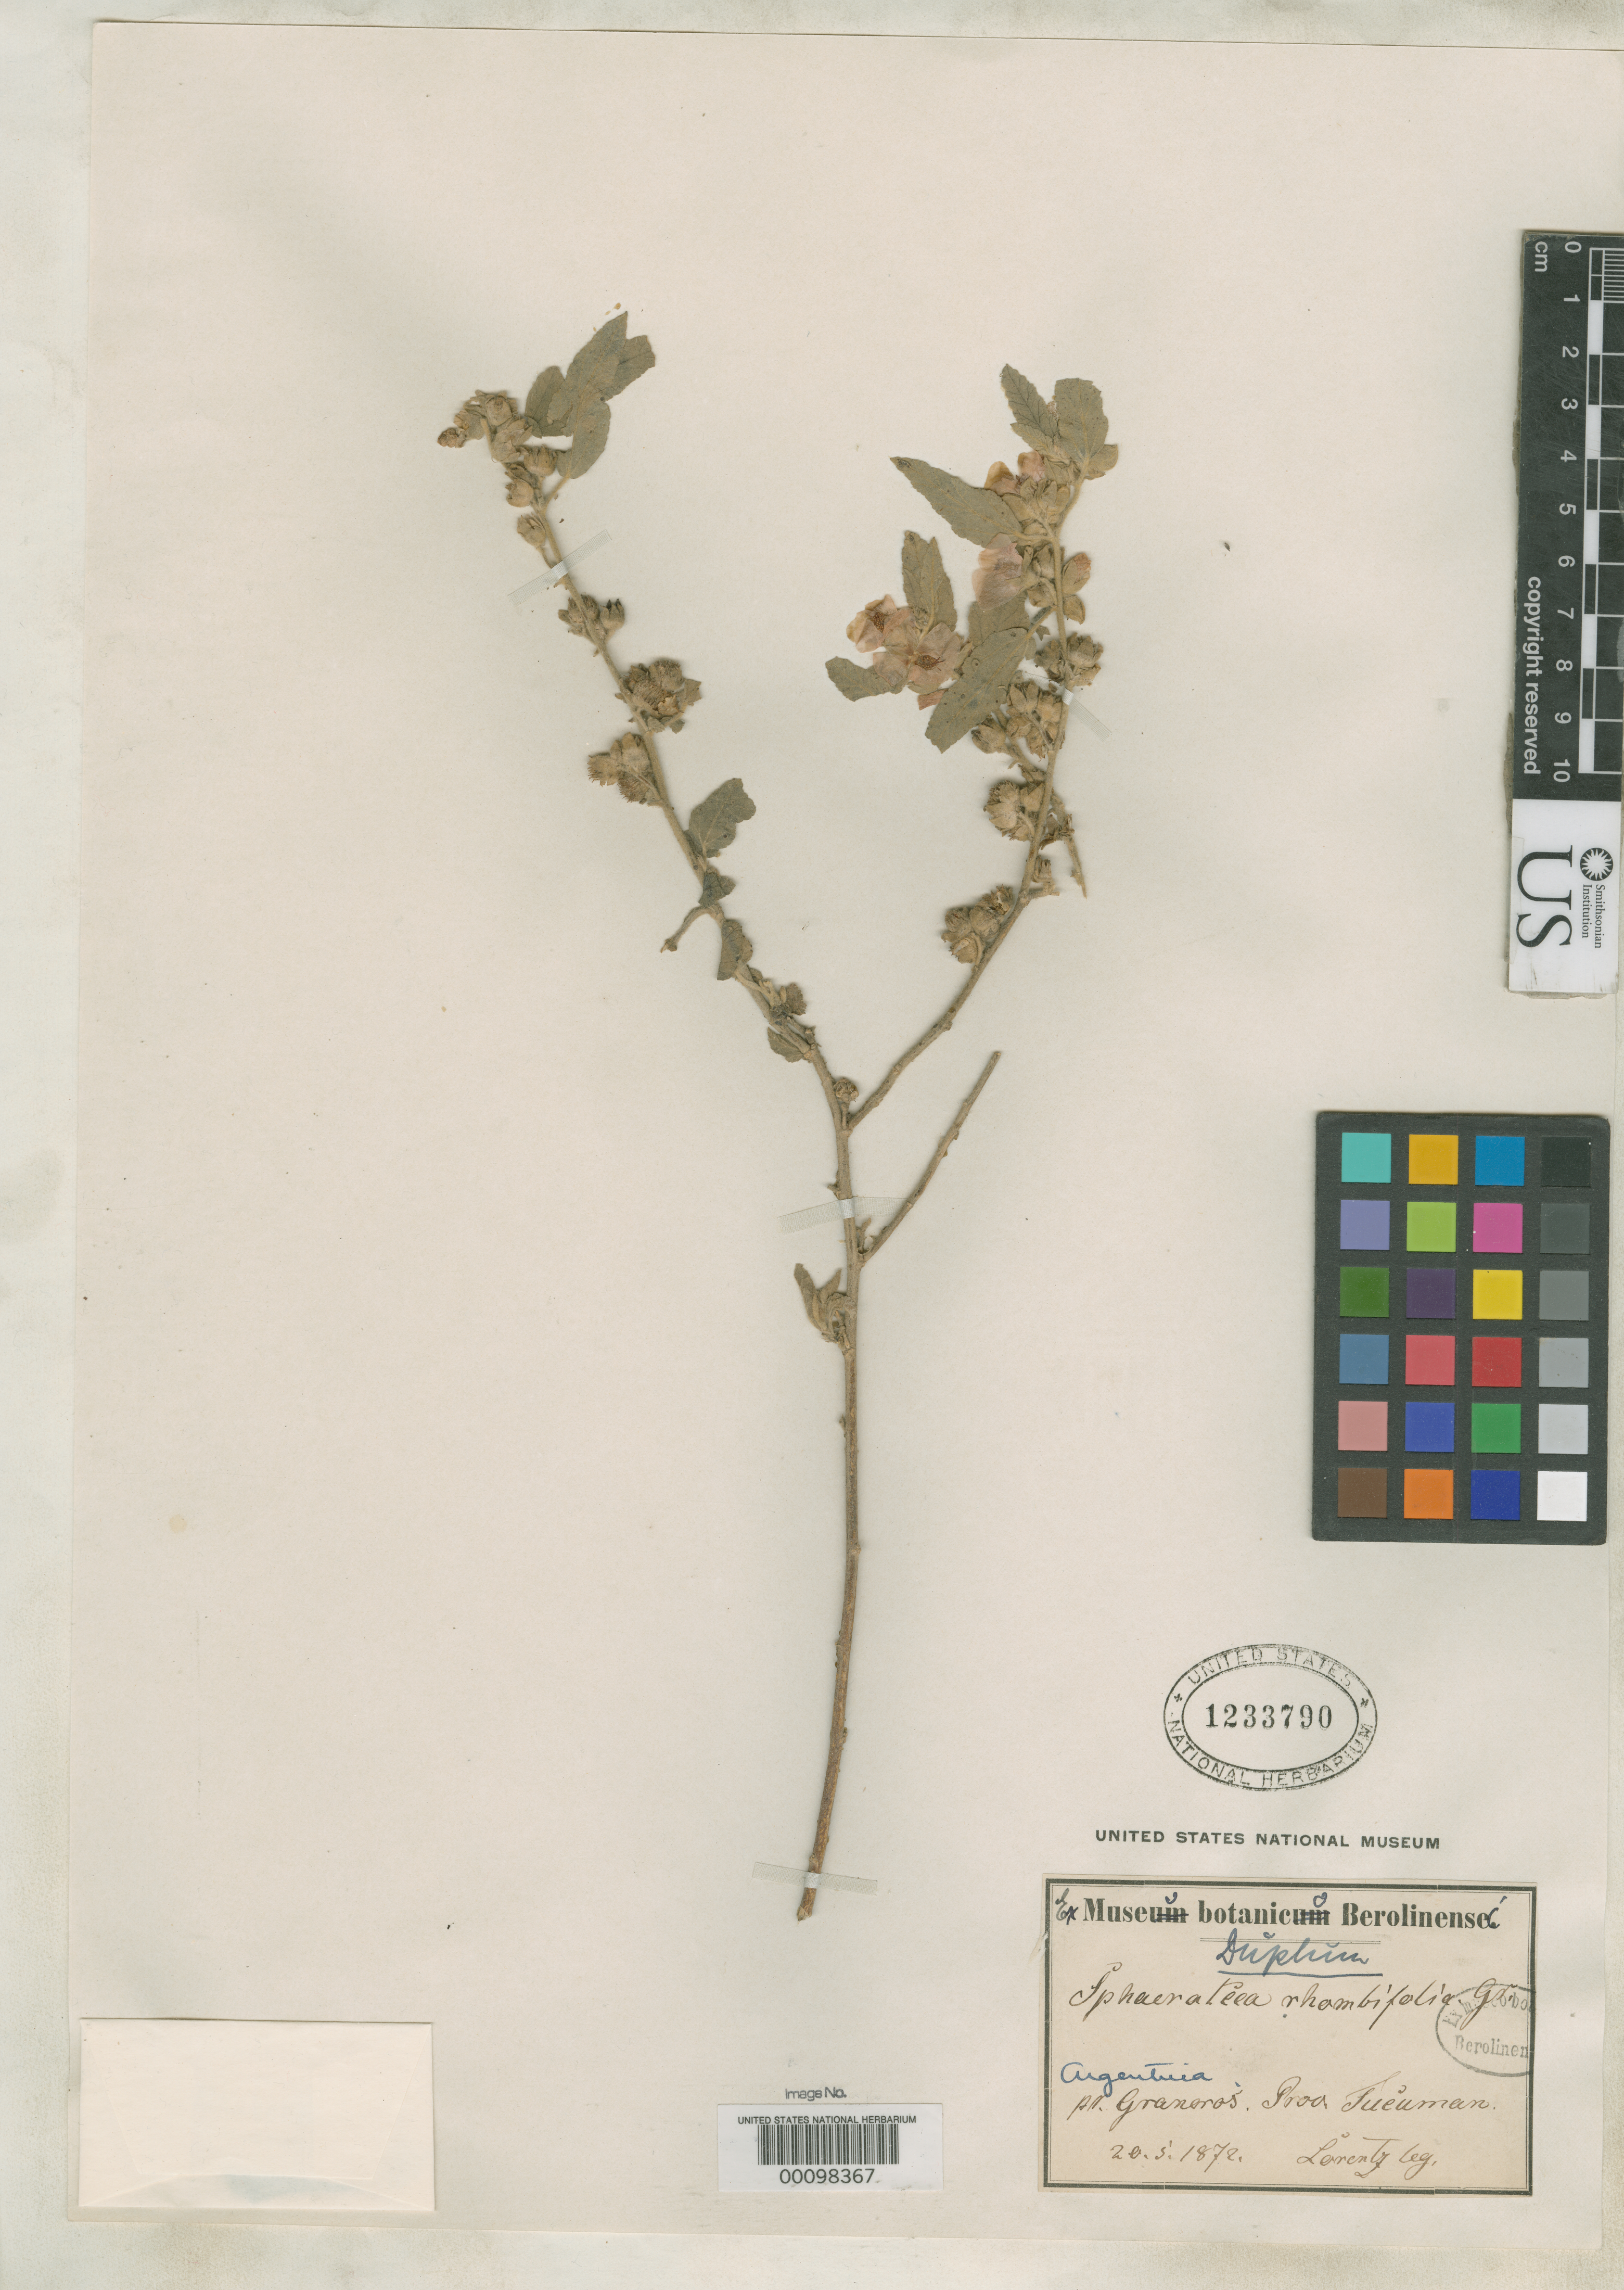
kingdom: Plantae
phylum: Tracheophyta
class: Magnoliopsida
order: Malvales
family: Malvaceae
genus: Sphaeralcea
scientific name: Sphaeralcea rhombifolia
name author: Griseb.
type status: Isotype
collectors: P. G. Lorentz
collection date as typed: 20 May 1872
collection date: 1872-05-20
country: Argentina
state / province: Tucumán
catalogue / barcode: US 1233790